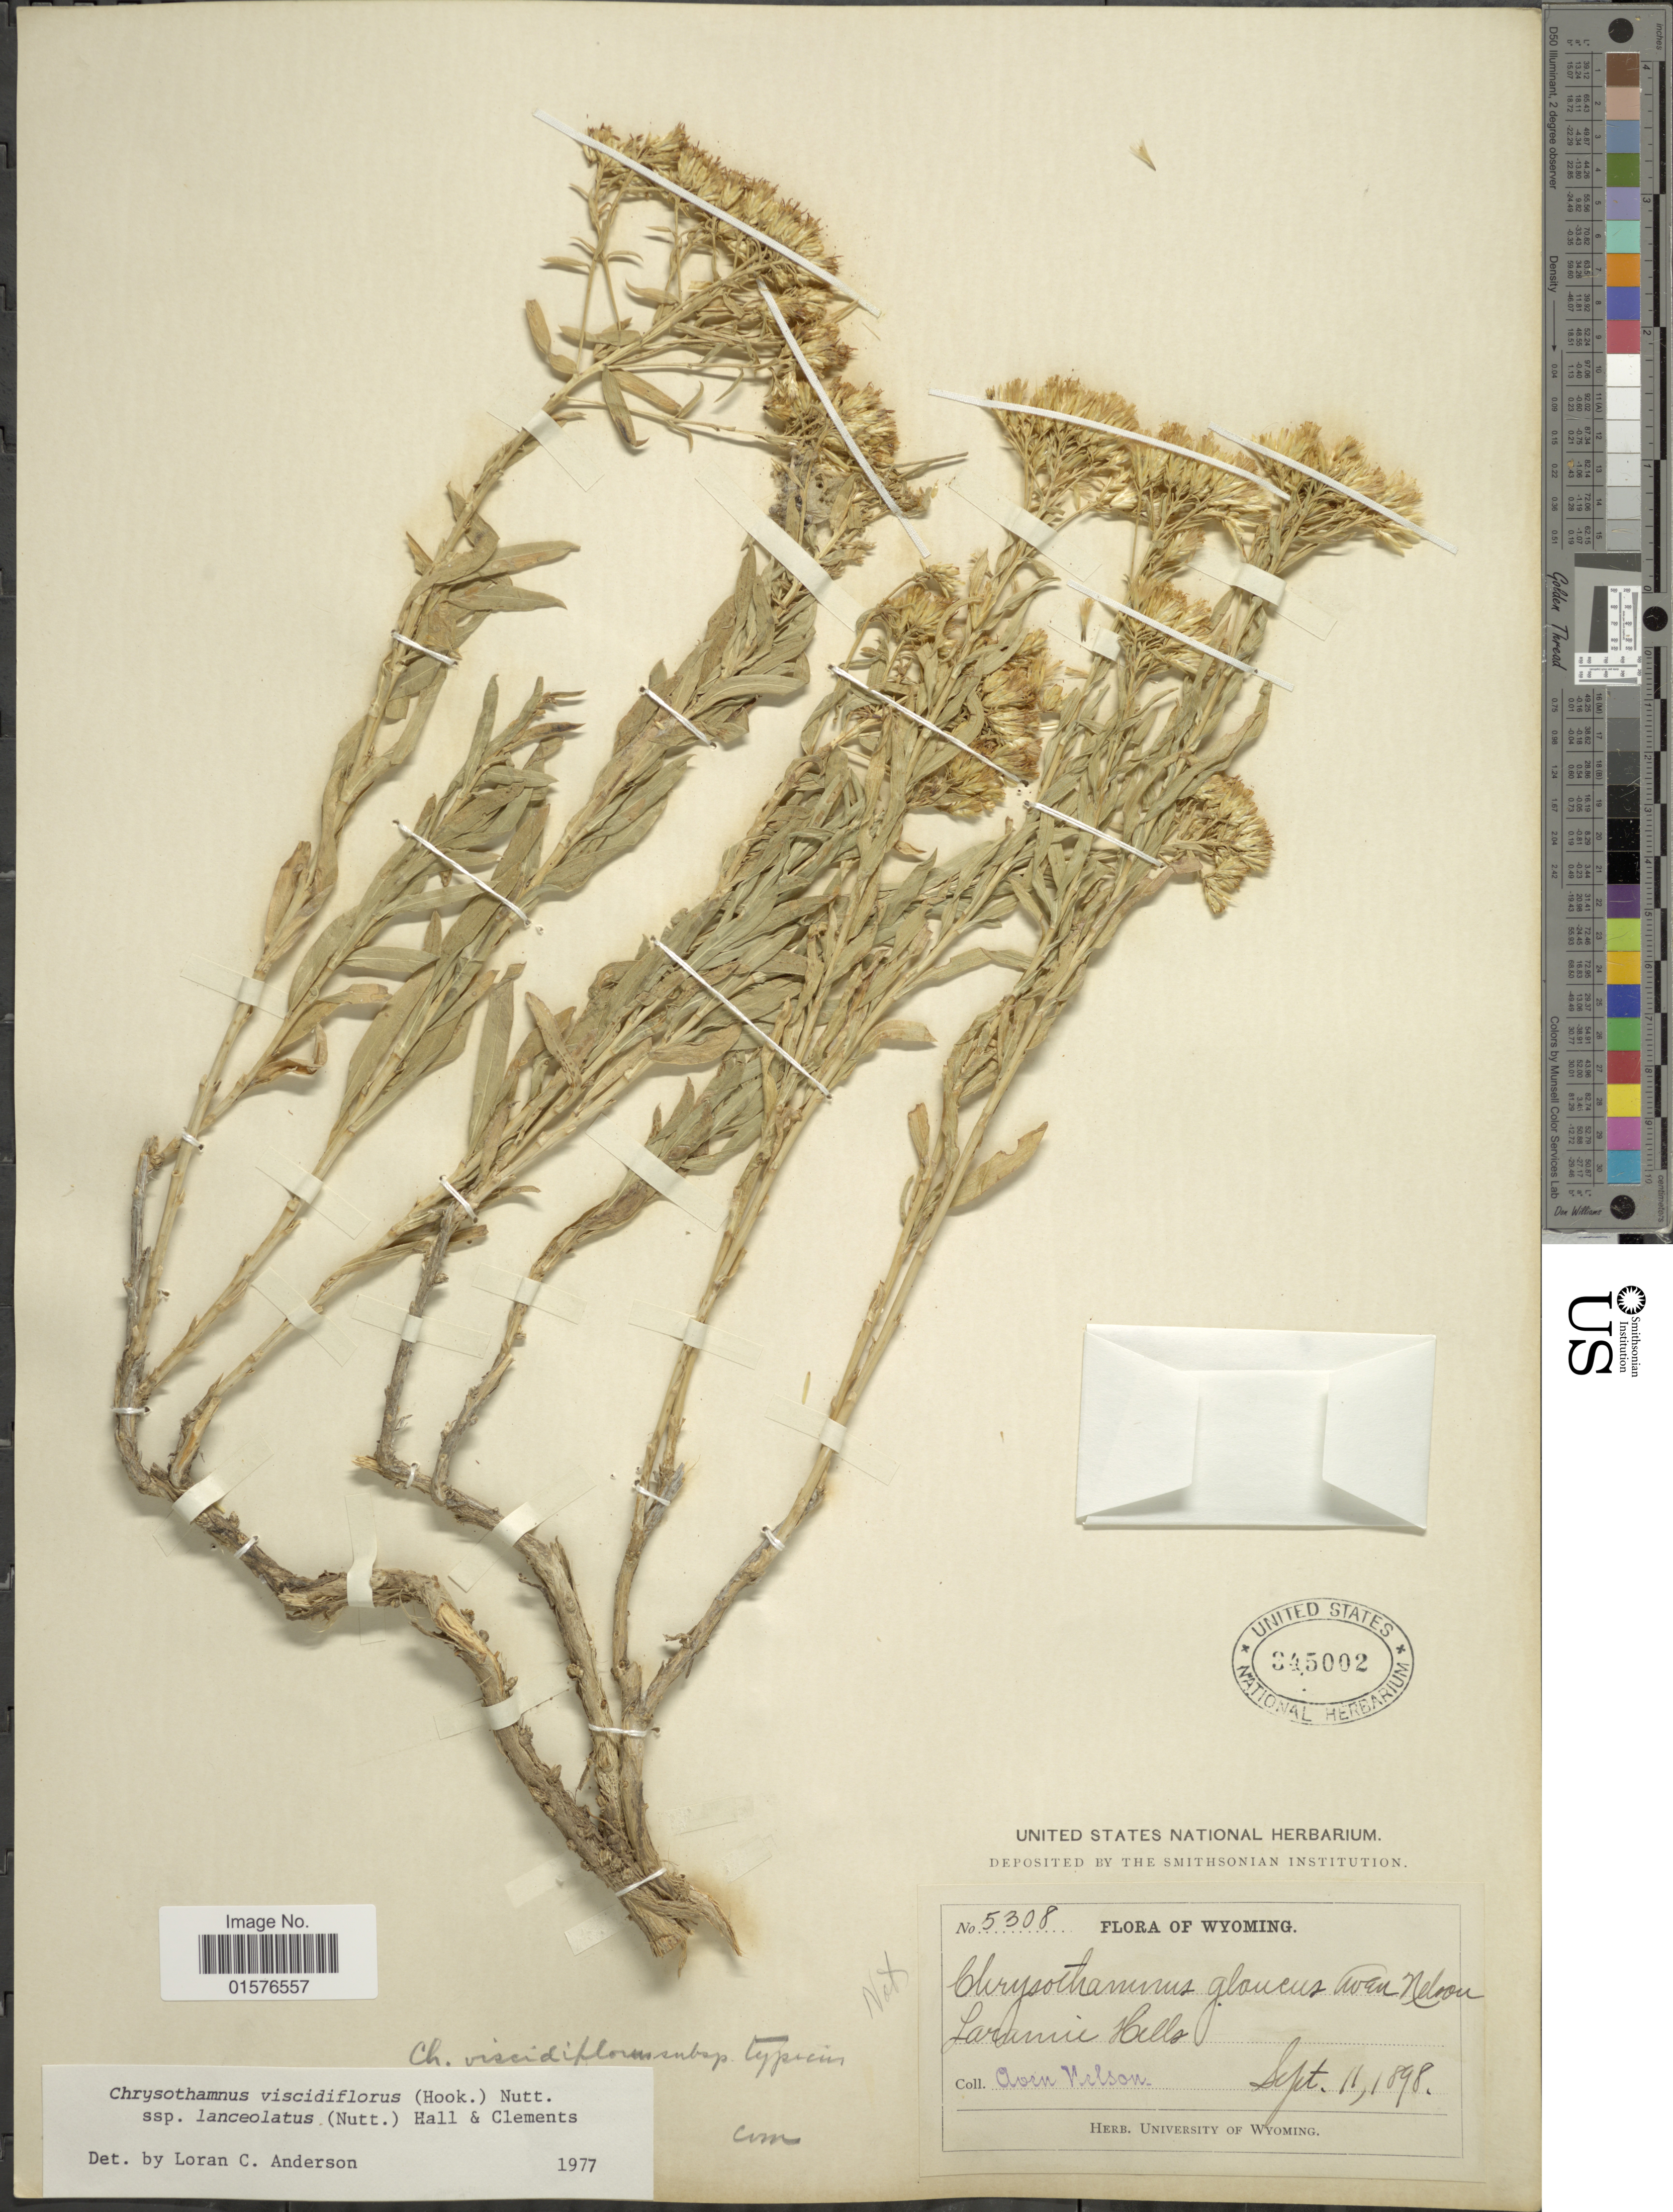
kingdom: Plantae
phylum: Tracheophyta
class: Magnoliopsida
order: Asterales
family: Asteraceae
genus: Chrysothamnus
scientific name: Chrysothamnus viscidiflorus subsp. lanceolatus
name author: (Nutt.) H.M. Hall & Clem.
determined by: Urbatsch, Lowell E., Curator (LSU), Louisiana State University (UNITED STATES)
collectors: A. Nelson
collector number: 5308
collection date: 1898-09-11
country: United States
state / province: Wyoming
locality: Laramie Hills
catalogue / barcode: US 345002